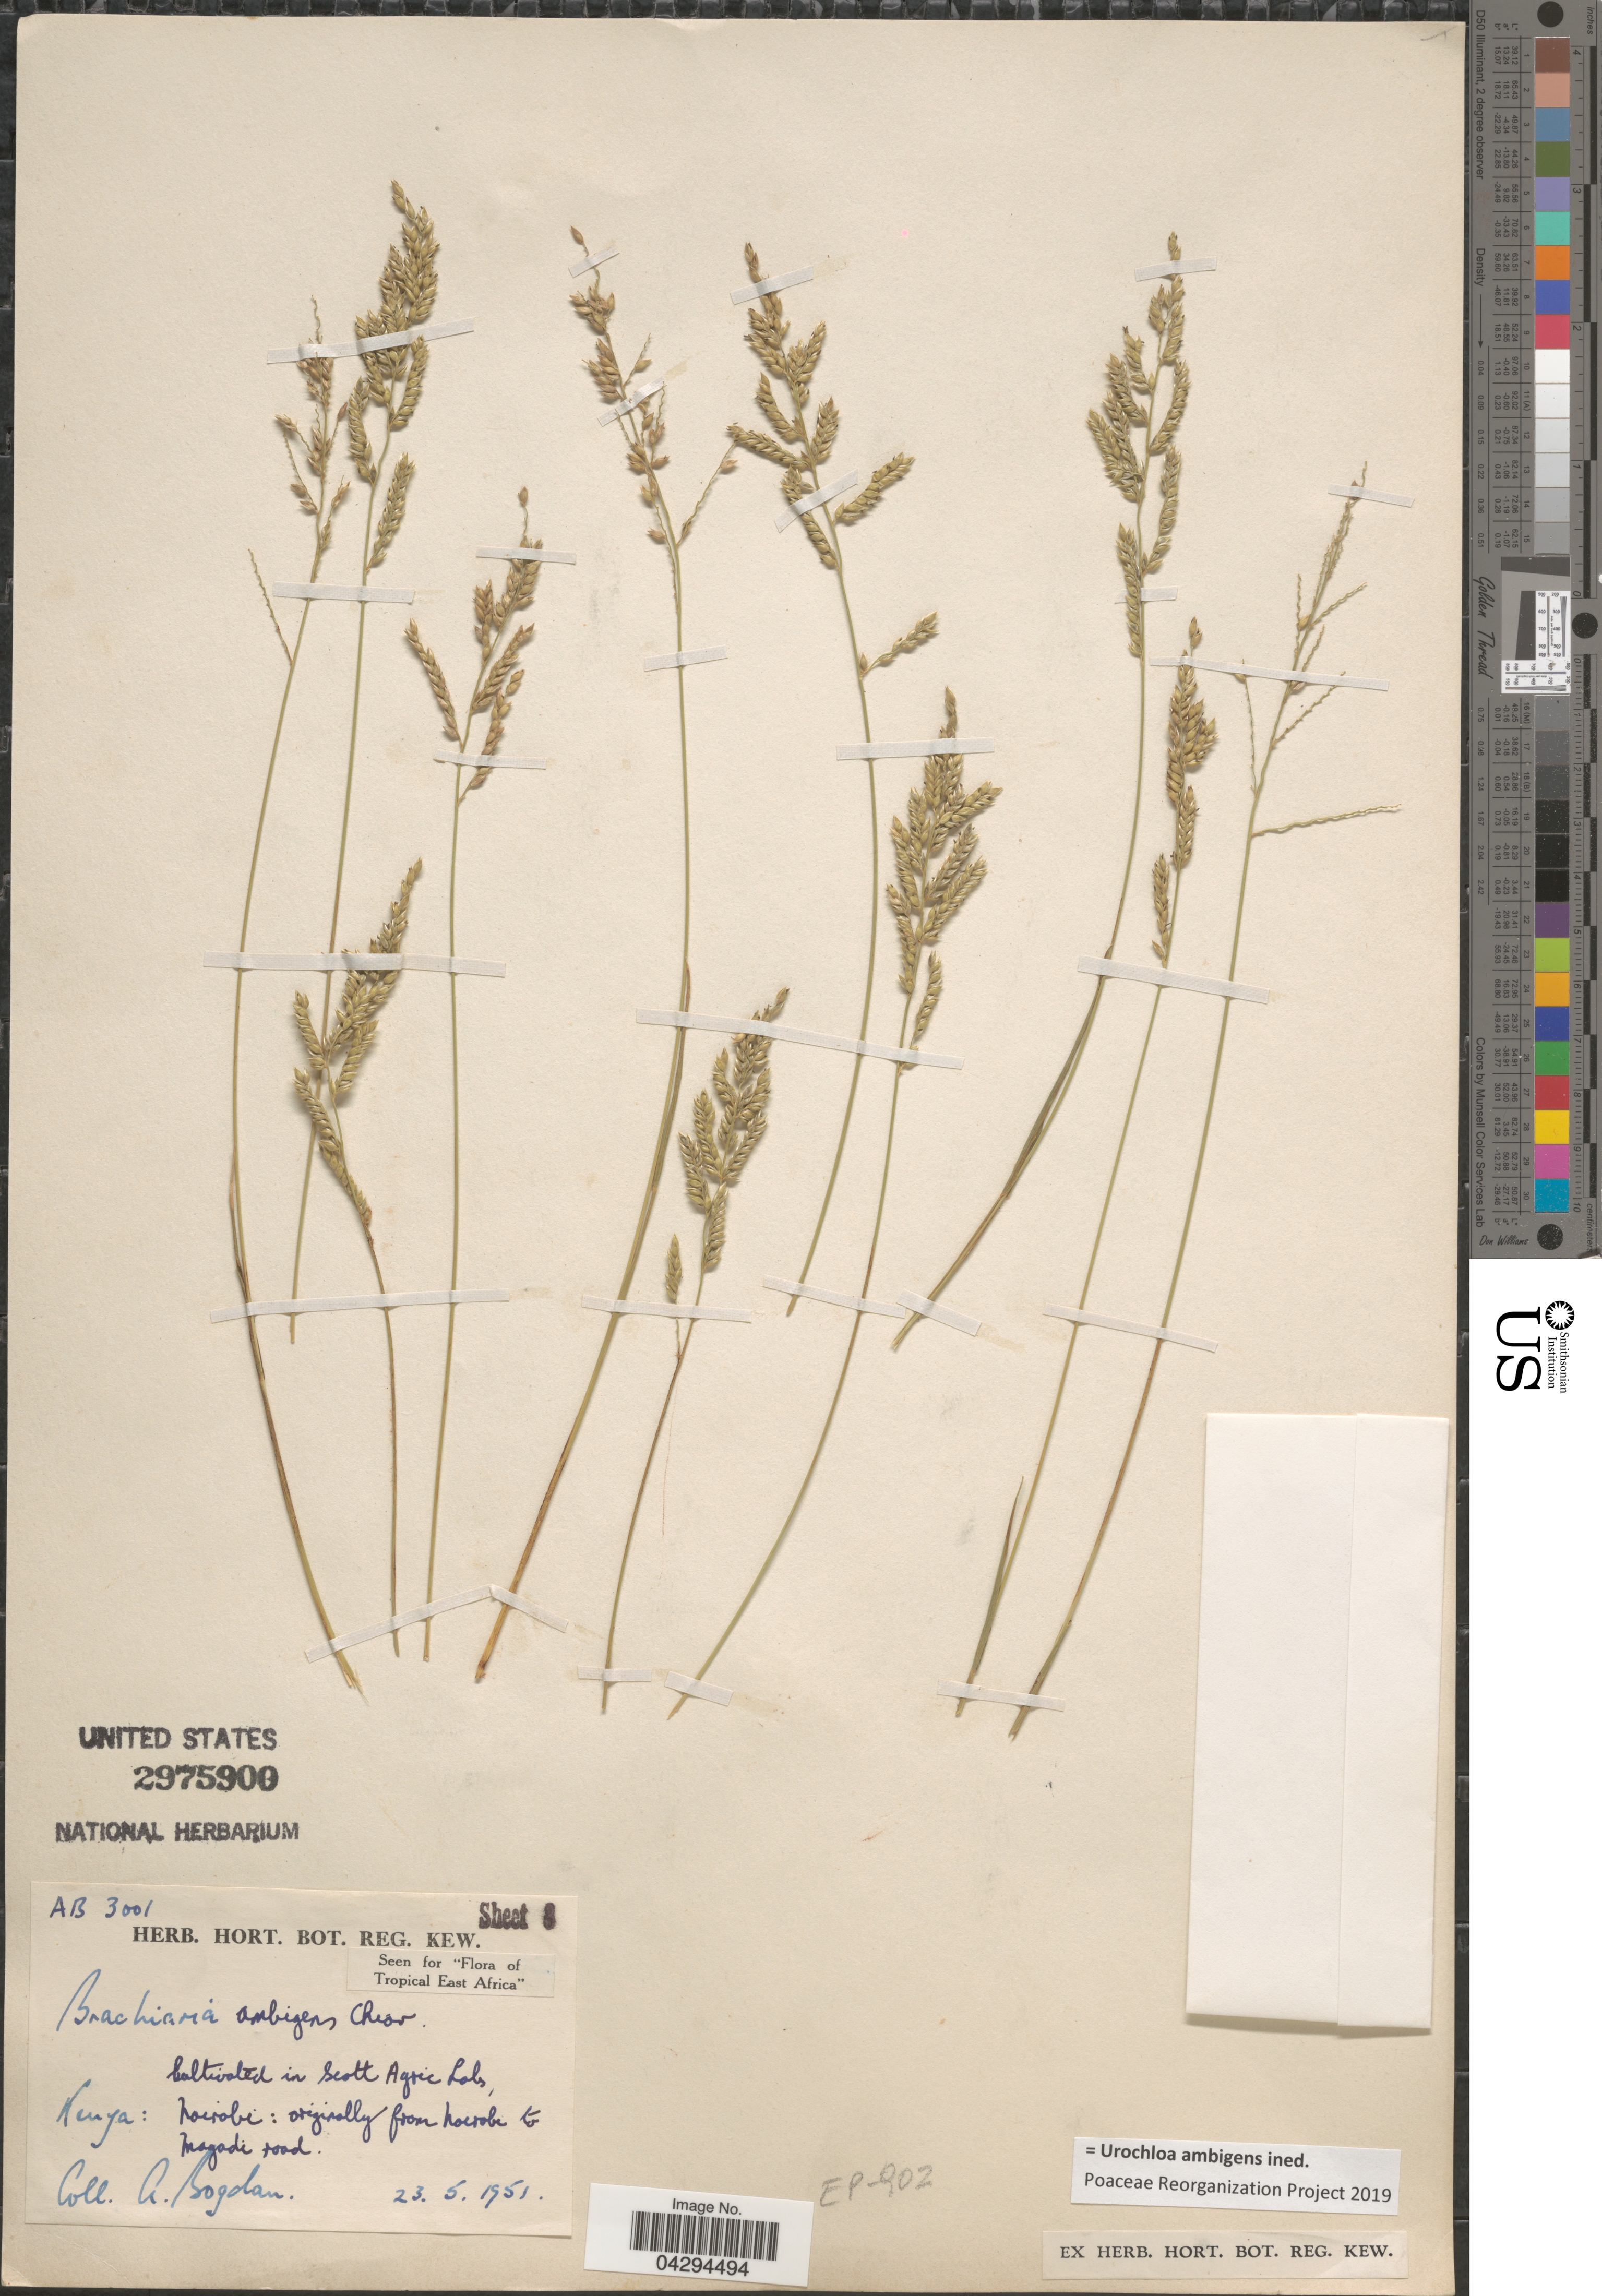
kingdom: Plantae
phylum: Tracheophyta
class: Liliopsida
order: Poales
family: Poaceae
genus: Urochloa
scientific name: Urochloa ambigens ined.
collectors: A. Bogdan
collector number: AB3001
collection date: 1951-05-23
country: Kenya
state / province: Nairobi Area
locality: In Scott Agric. Labs, Nairobi.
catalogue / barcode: US 2975900